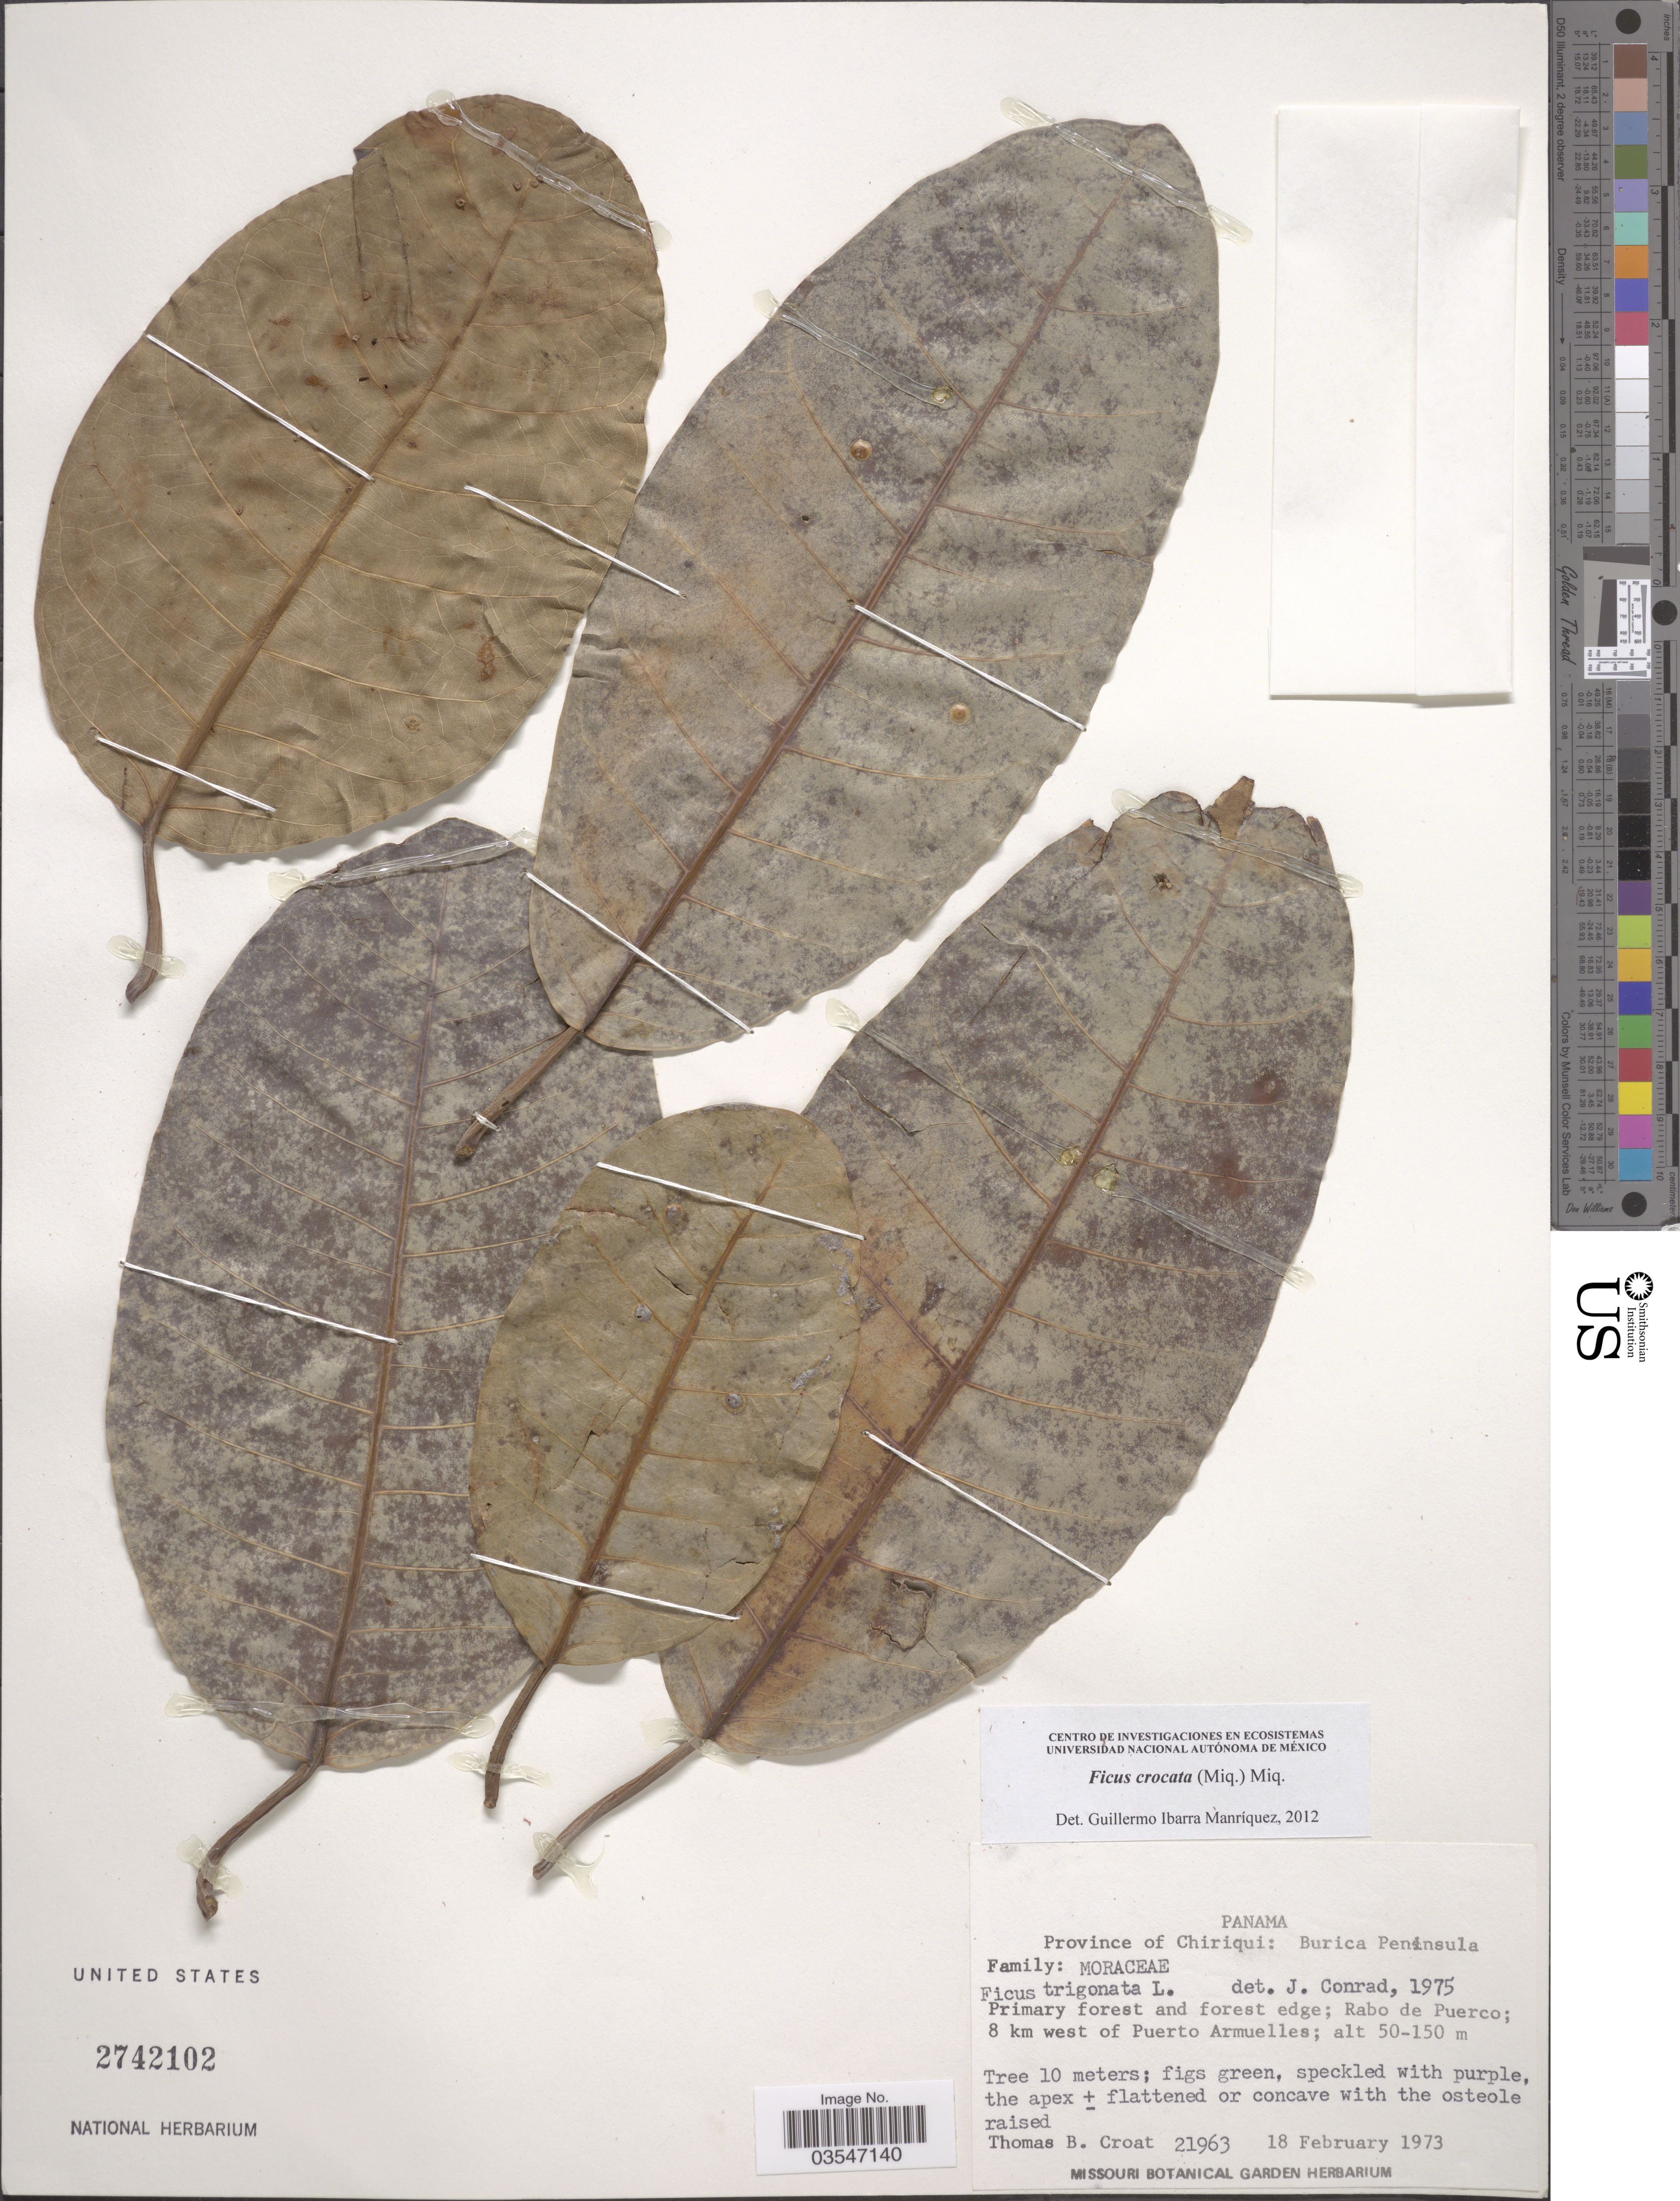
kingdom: Plantae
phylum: Tracheophyta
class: Magnoliopsida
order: Rosales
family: Moraceae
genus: Ficus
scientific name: Ficus crocata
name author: (Miq.) Miq.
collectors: T. B. Croat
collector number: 21963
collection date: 1973-02-18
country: Panama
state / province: Chiriqui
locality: Burica Peninsula. Primary forest and forest edge; Rabo de Puerco; 8 km west of Puerto Armuelles.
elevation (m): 50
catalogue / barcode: US 2742102